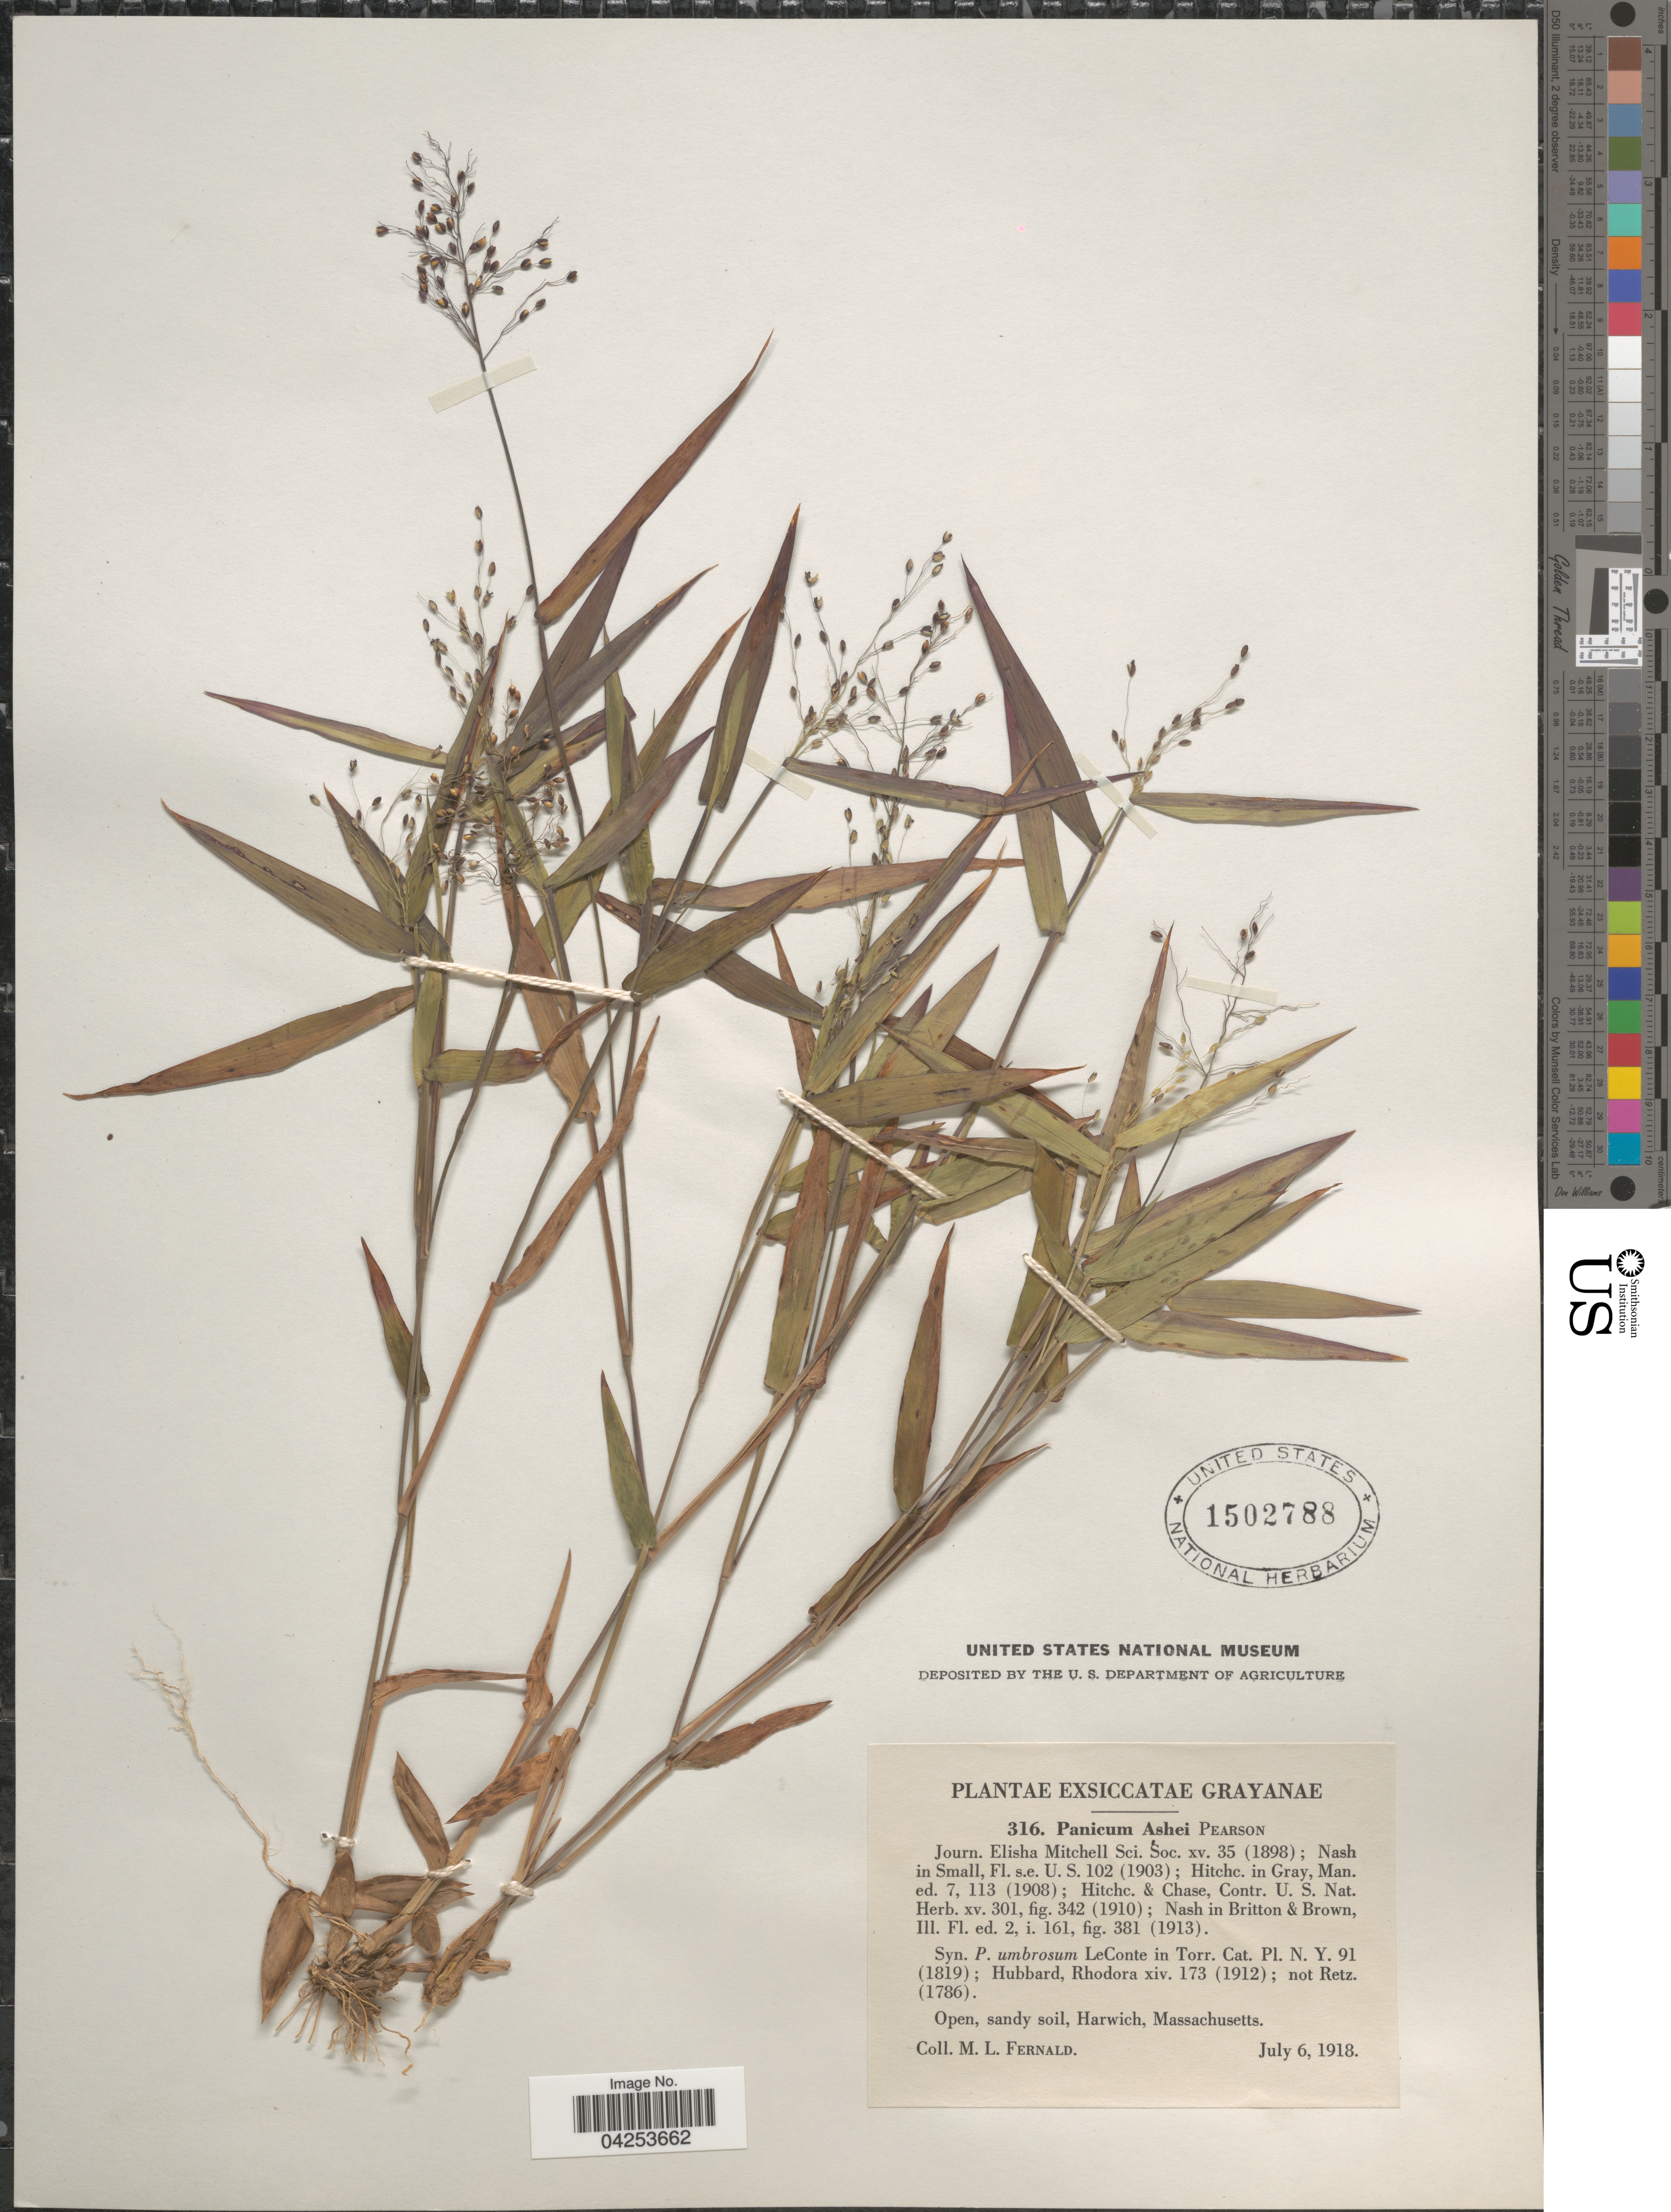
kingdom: Plantae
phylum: Tracheophyta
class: Liliopsida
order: Poales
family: Poaceae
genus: Dichanthelium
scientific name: Dichanthelium commutatum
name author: (Schult.) Gould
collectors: M. L. Fernald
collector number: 316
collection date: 1918-07-06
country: United States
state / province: Massachusetts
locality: Open, sandy soil, Harwich.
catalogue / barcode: US 1502788